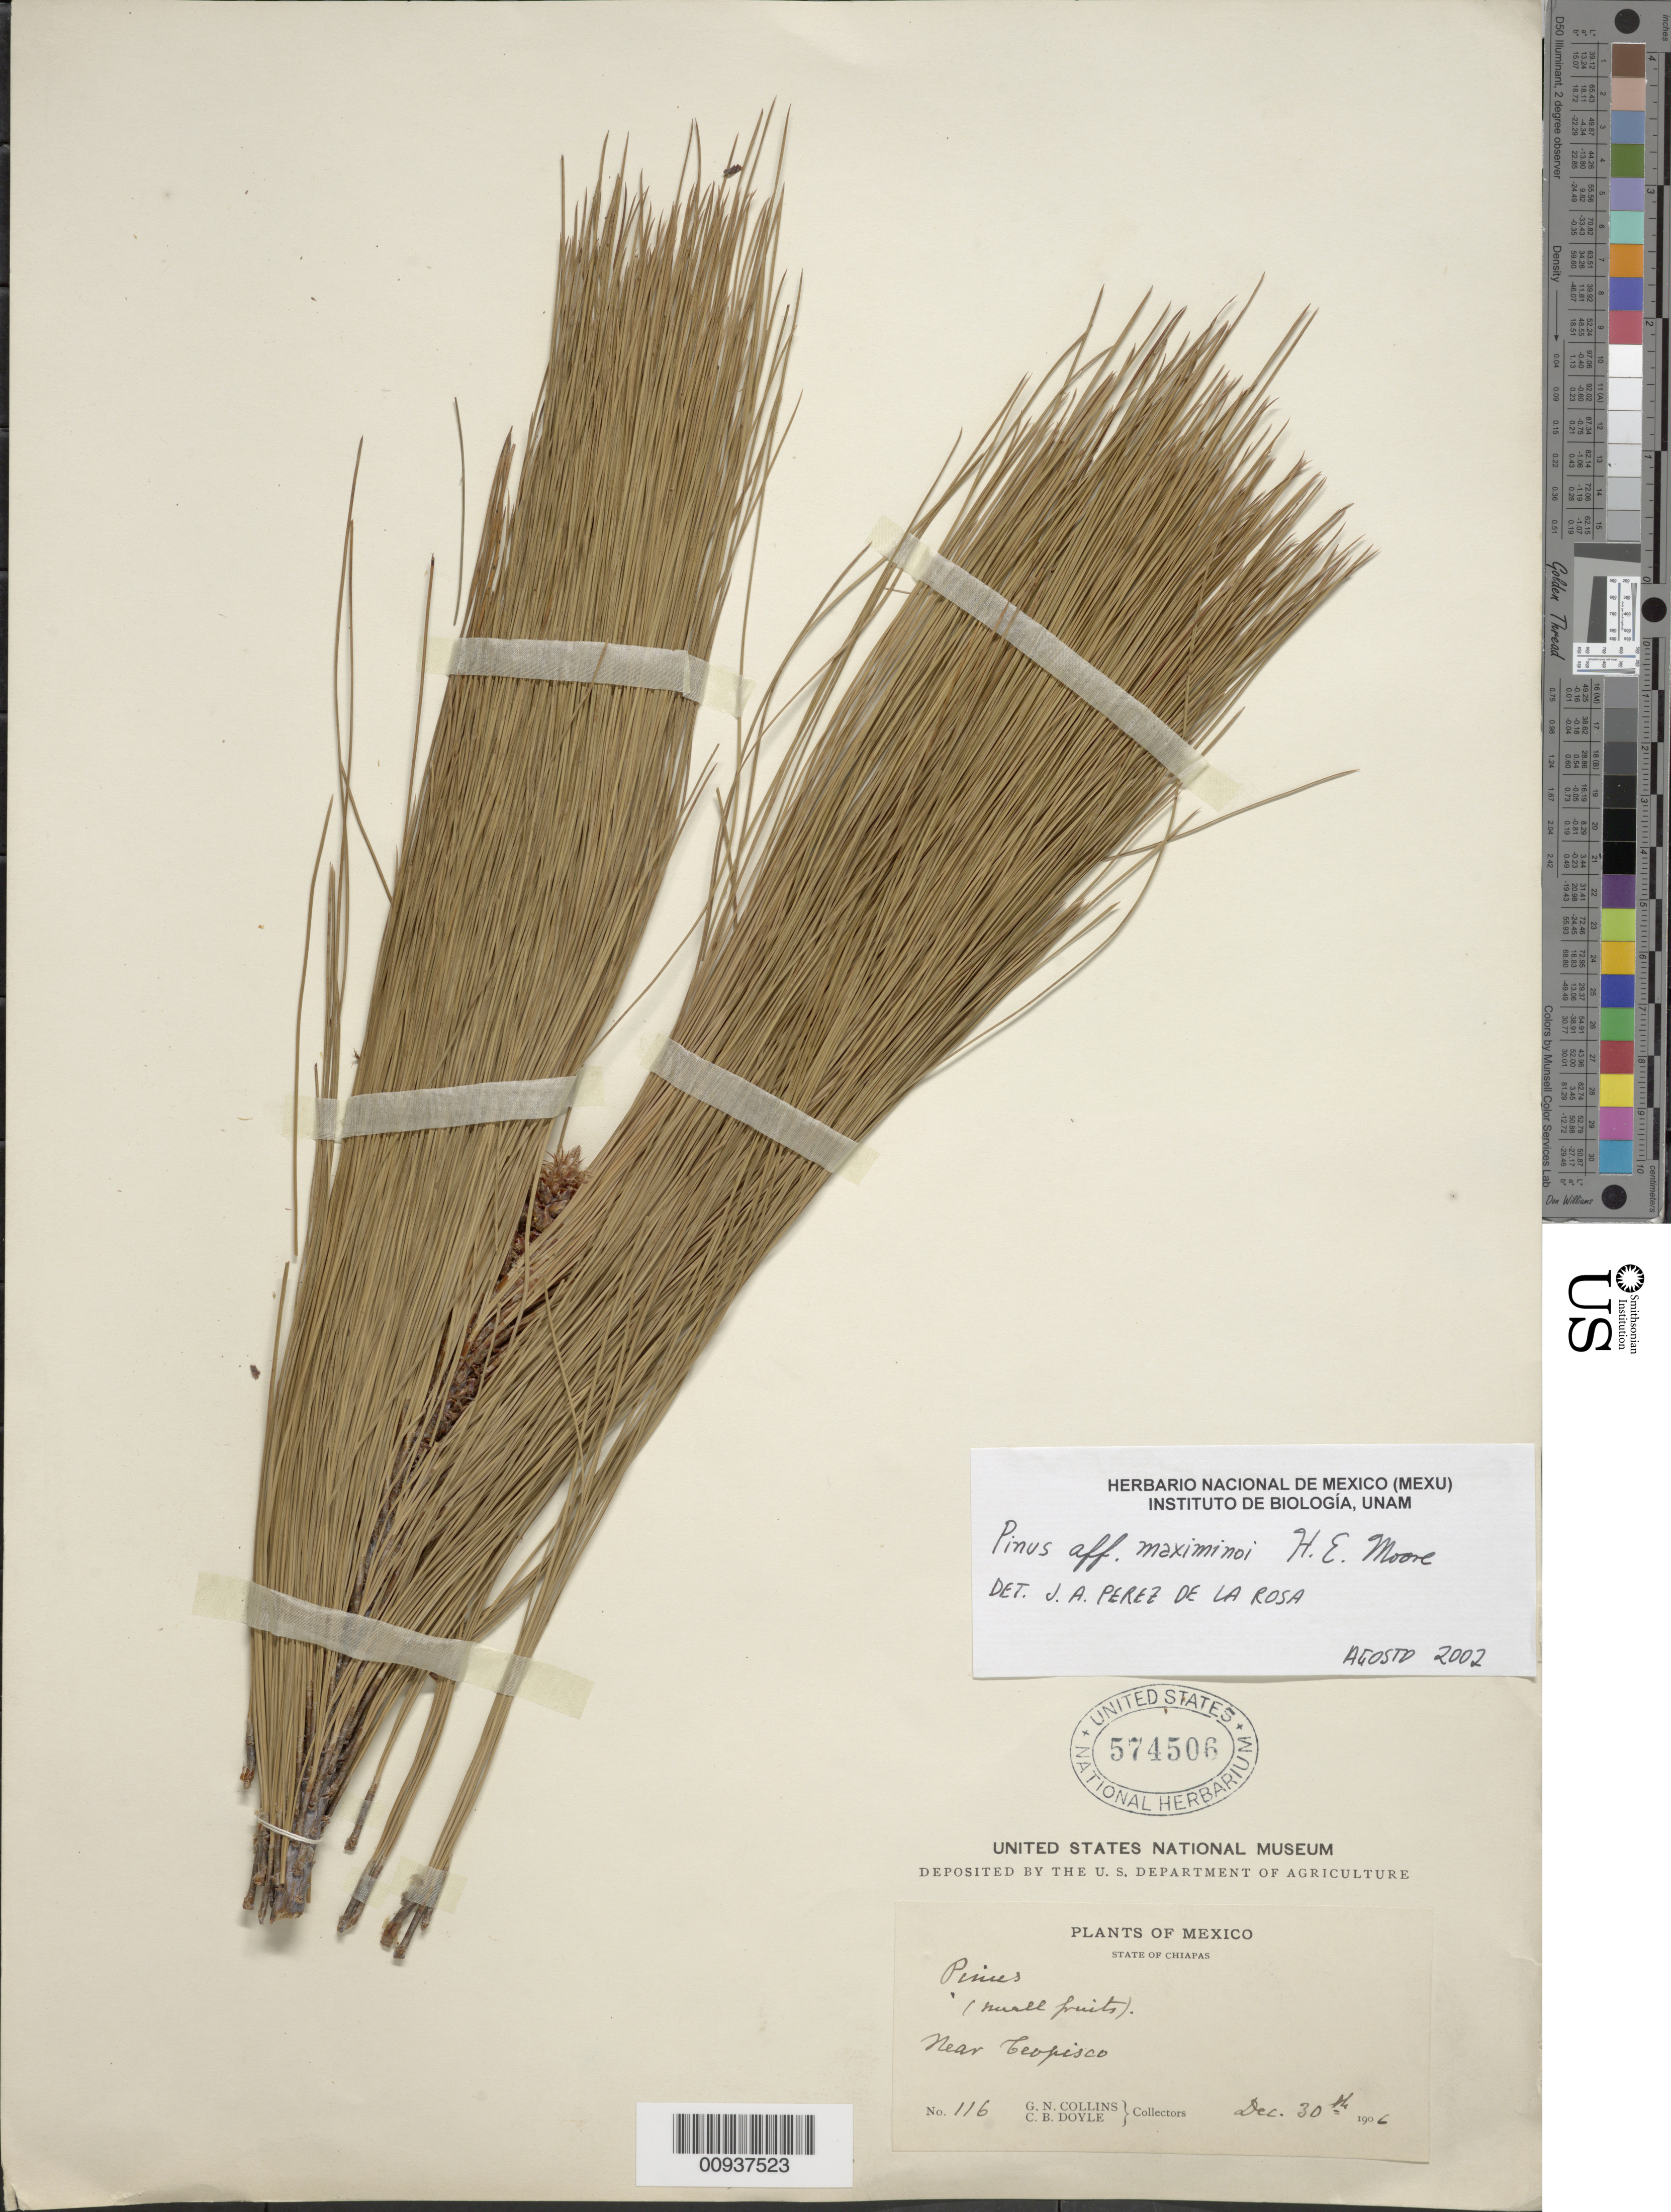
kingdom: Plantae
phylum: Tracheophyta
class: Pinopsida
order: Pinales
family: Pinaceae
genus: Pinus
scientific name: Pinus maximinoi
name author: H.E. Moore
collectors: G. N. Collins & C. Doyle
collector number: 116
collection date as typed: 30 Dec 1906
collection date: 1906-12-30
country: Mexico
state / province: Chiapas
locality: Near Teopisco [sic correct spelling Teopisca].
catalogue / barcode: US 574506